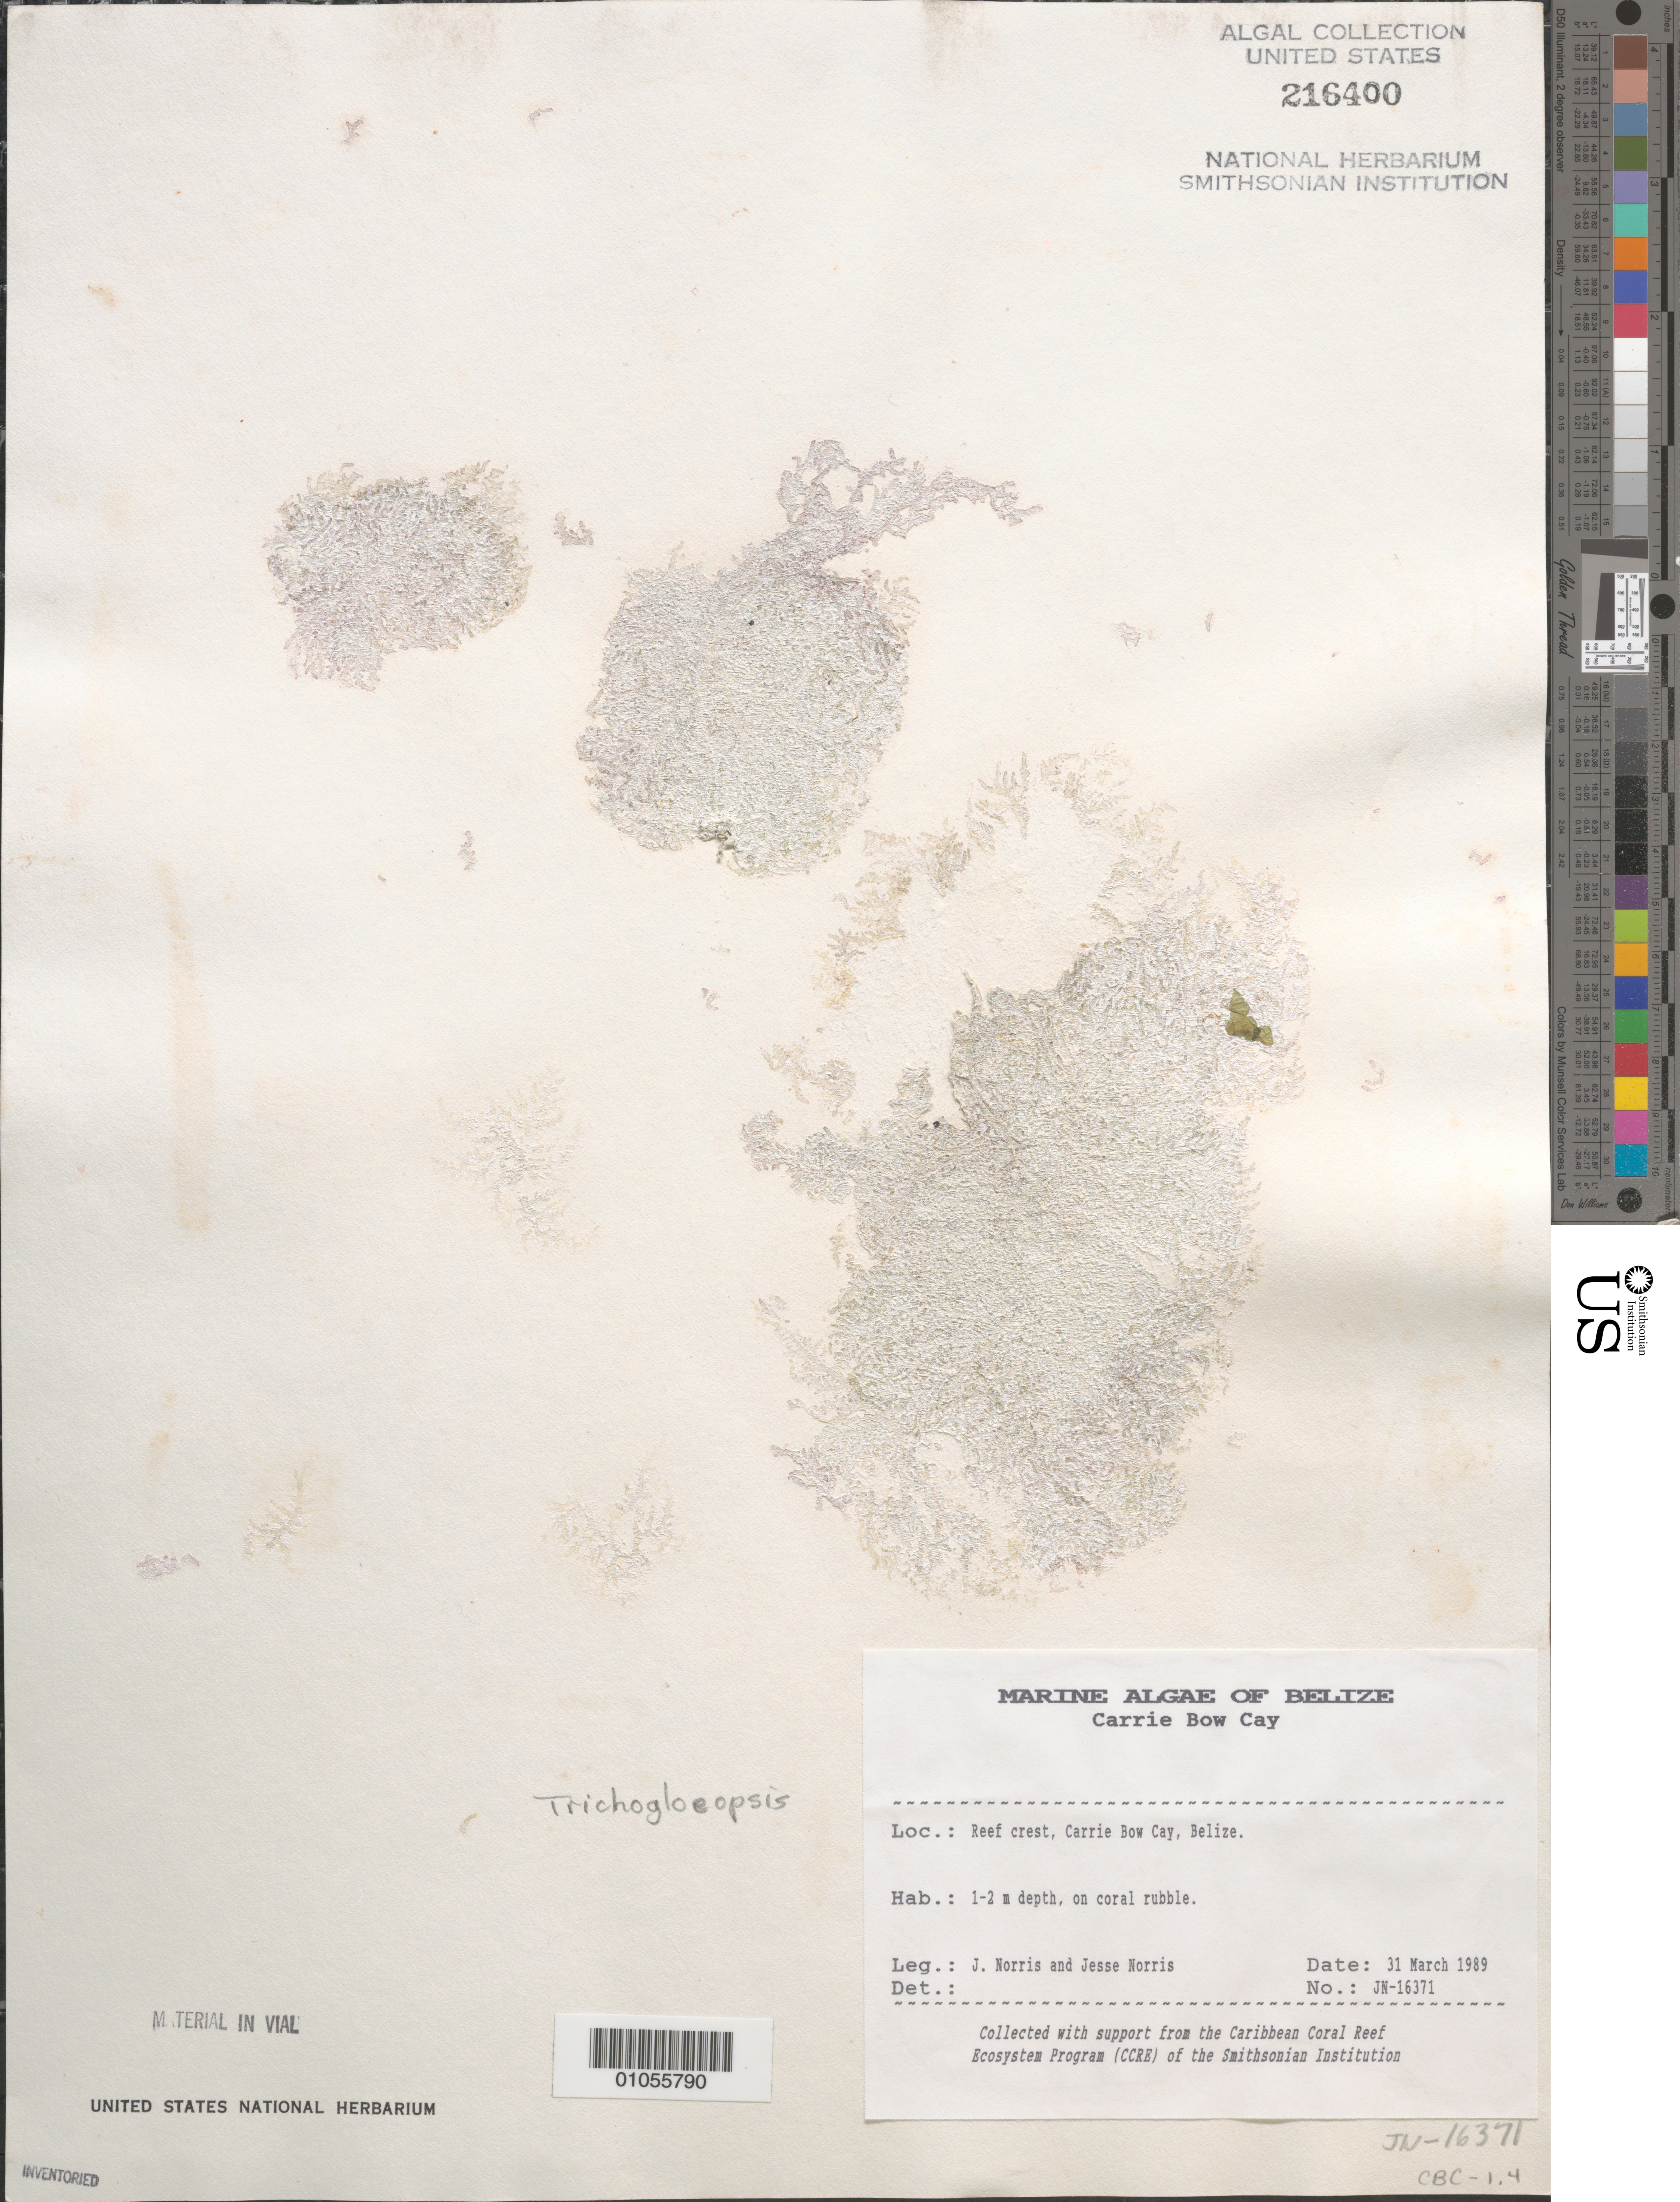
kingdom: Plantae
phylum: Rhodophyta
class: Florideophyceae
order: Nemaliales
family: Liagoraceae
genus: Trichogloeopsis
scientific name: Trichogloeopsis sp.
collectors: J. N. Norris & J. A. Norris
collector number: JN-16371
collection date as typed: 31 Mar 1989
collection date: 1989-03-31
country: Belize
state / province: Stann Creek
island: Carrie Bow Cay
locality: Reef crest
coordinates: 16 48'N, 88 05'W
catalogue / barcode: US 216400